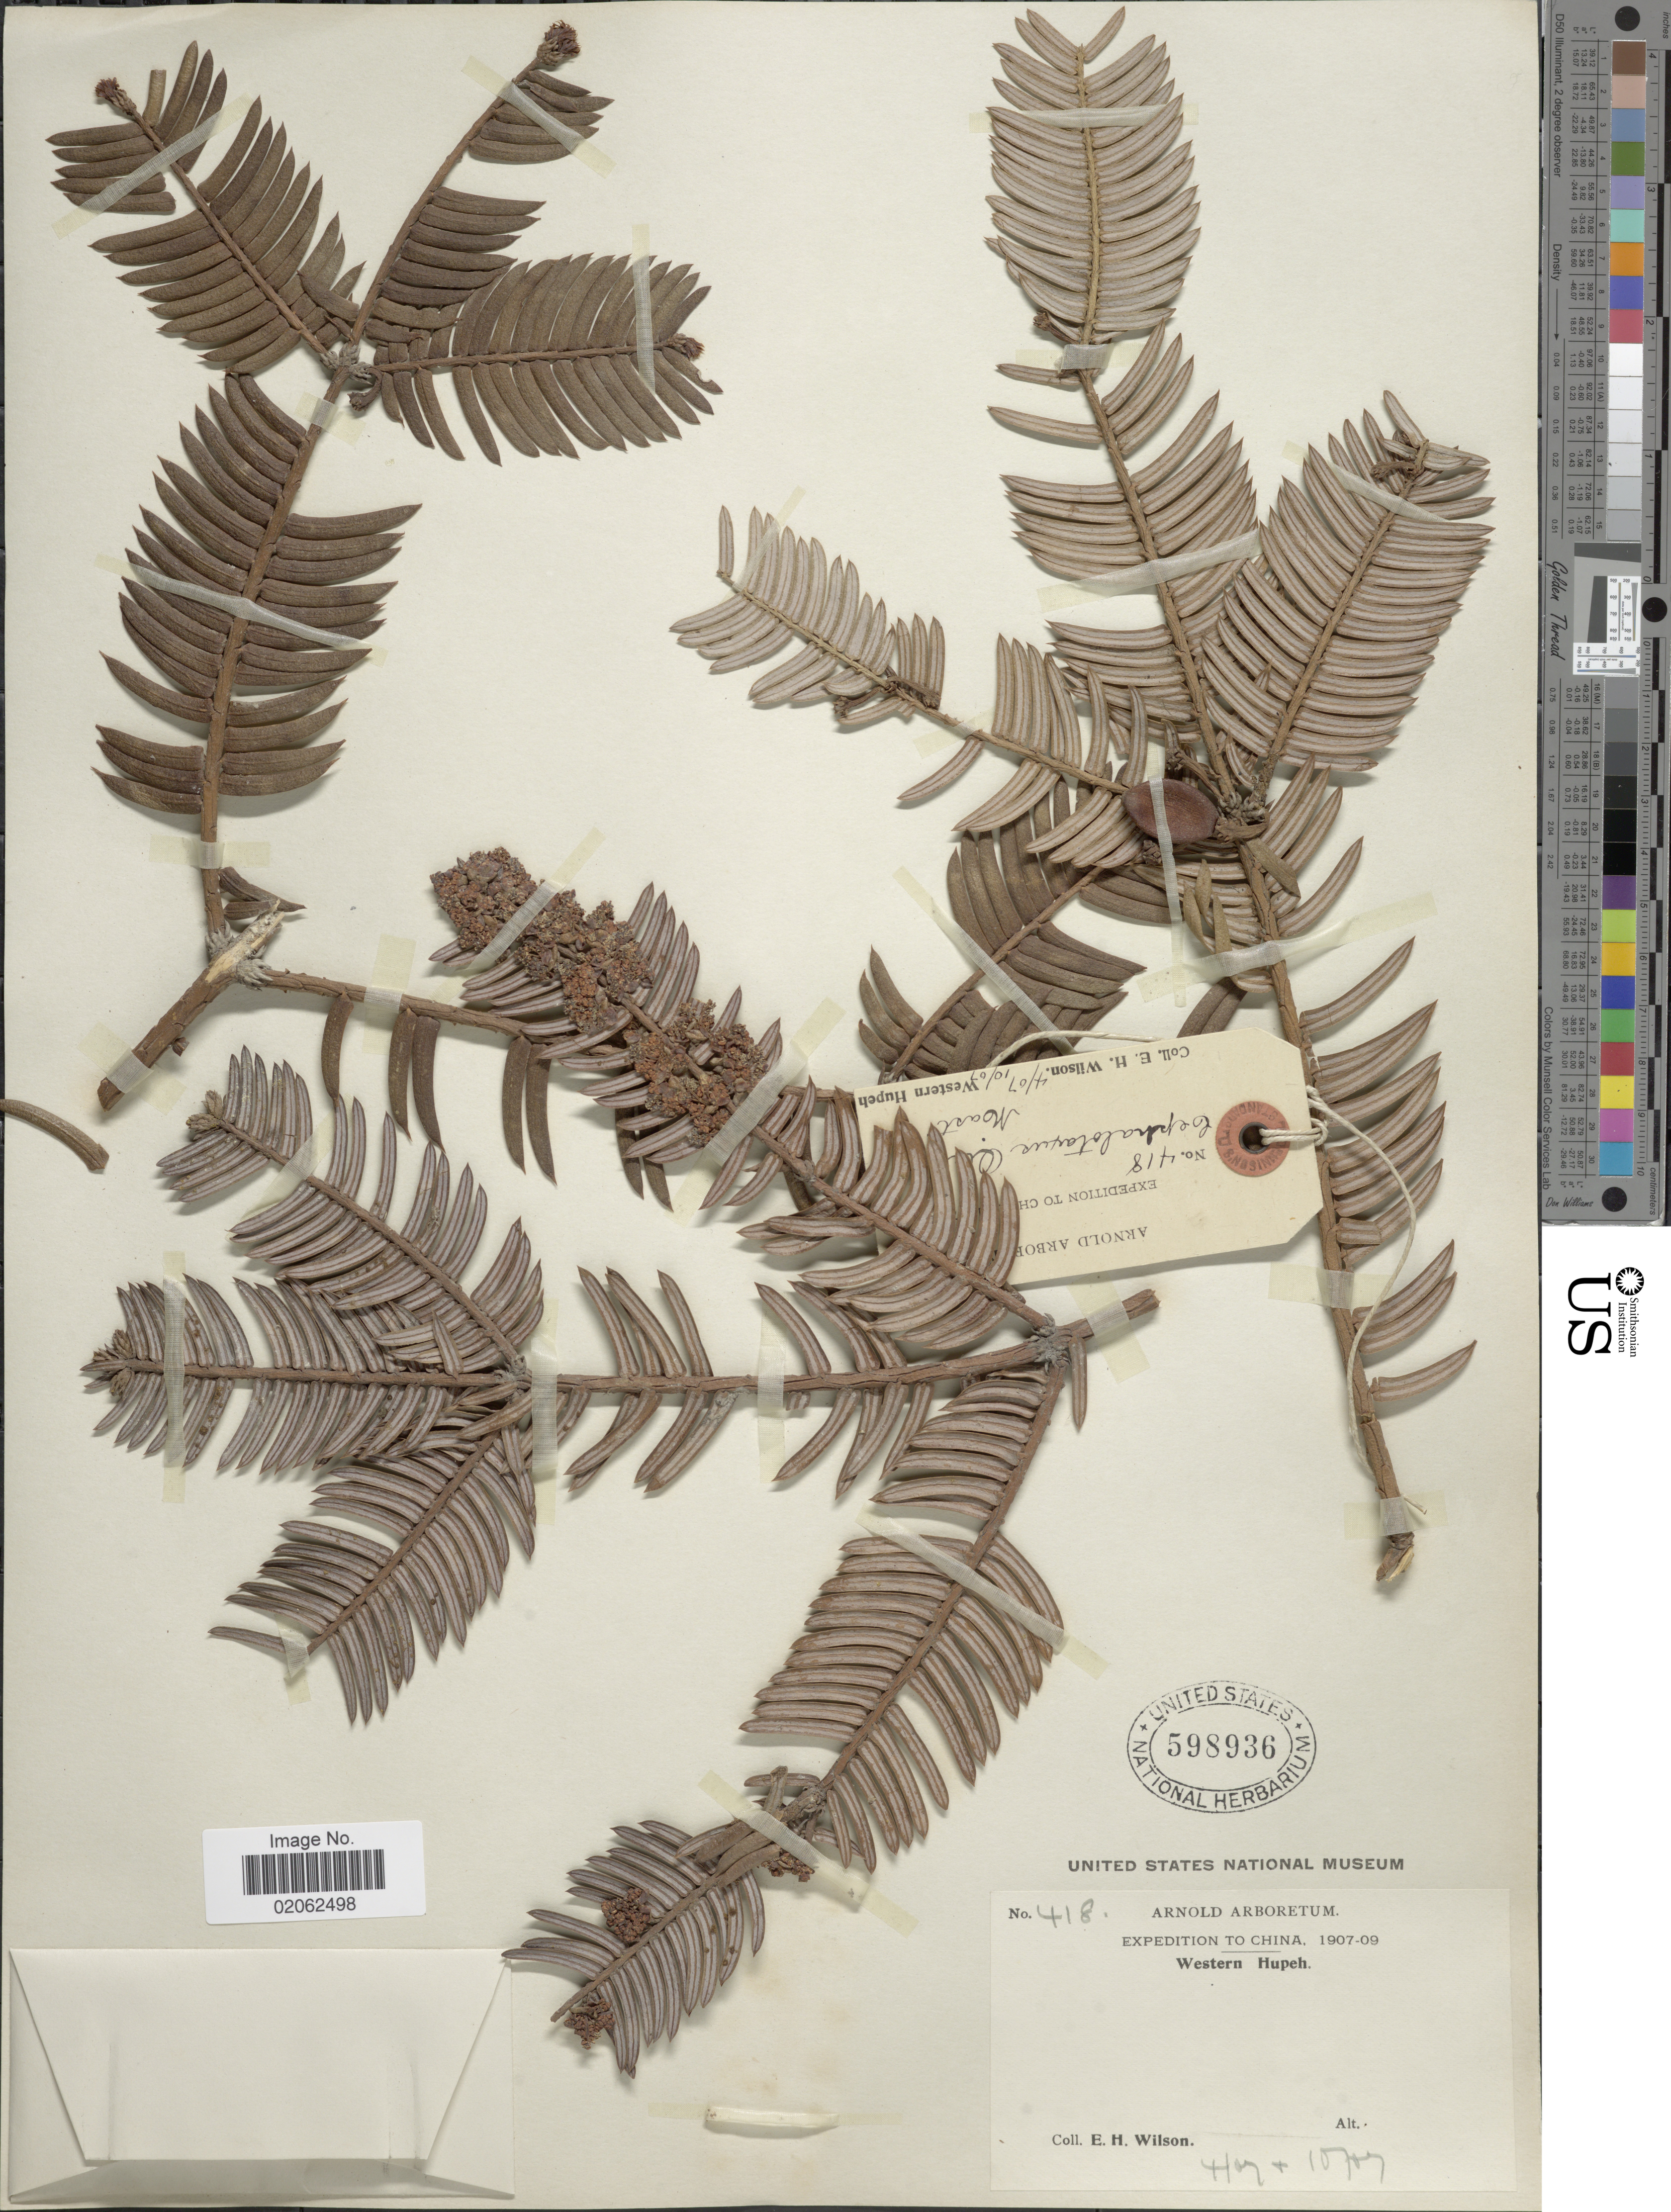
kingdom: Plantae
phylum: Tracheophyta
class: Pinopsida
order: Pinales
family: Cephalotaxaceae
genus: Cephalotaxus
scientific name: Cephalotaxus oliveri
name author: Mast.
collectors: E. Wilson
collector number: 418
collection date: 1907-04/1907-10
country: China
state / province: Hubei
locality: Western Hupeh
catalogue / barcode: US 598936